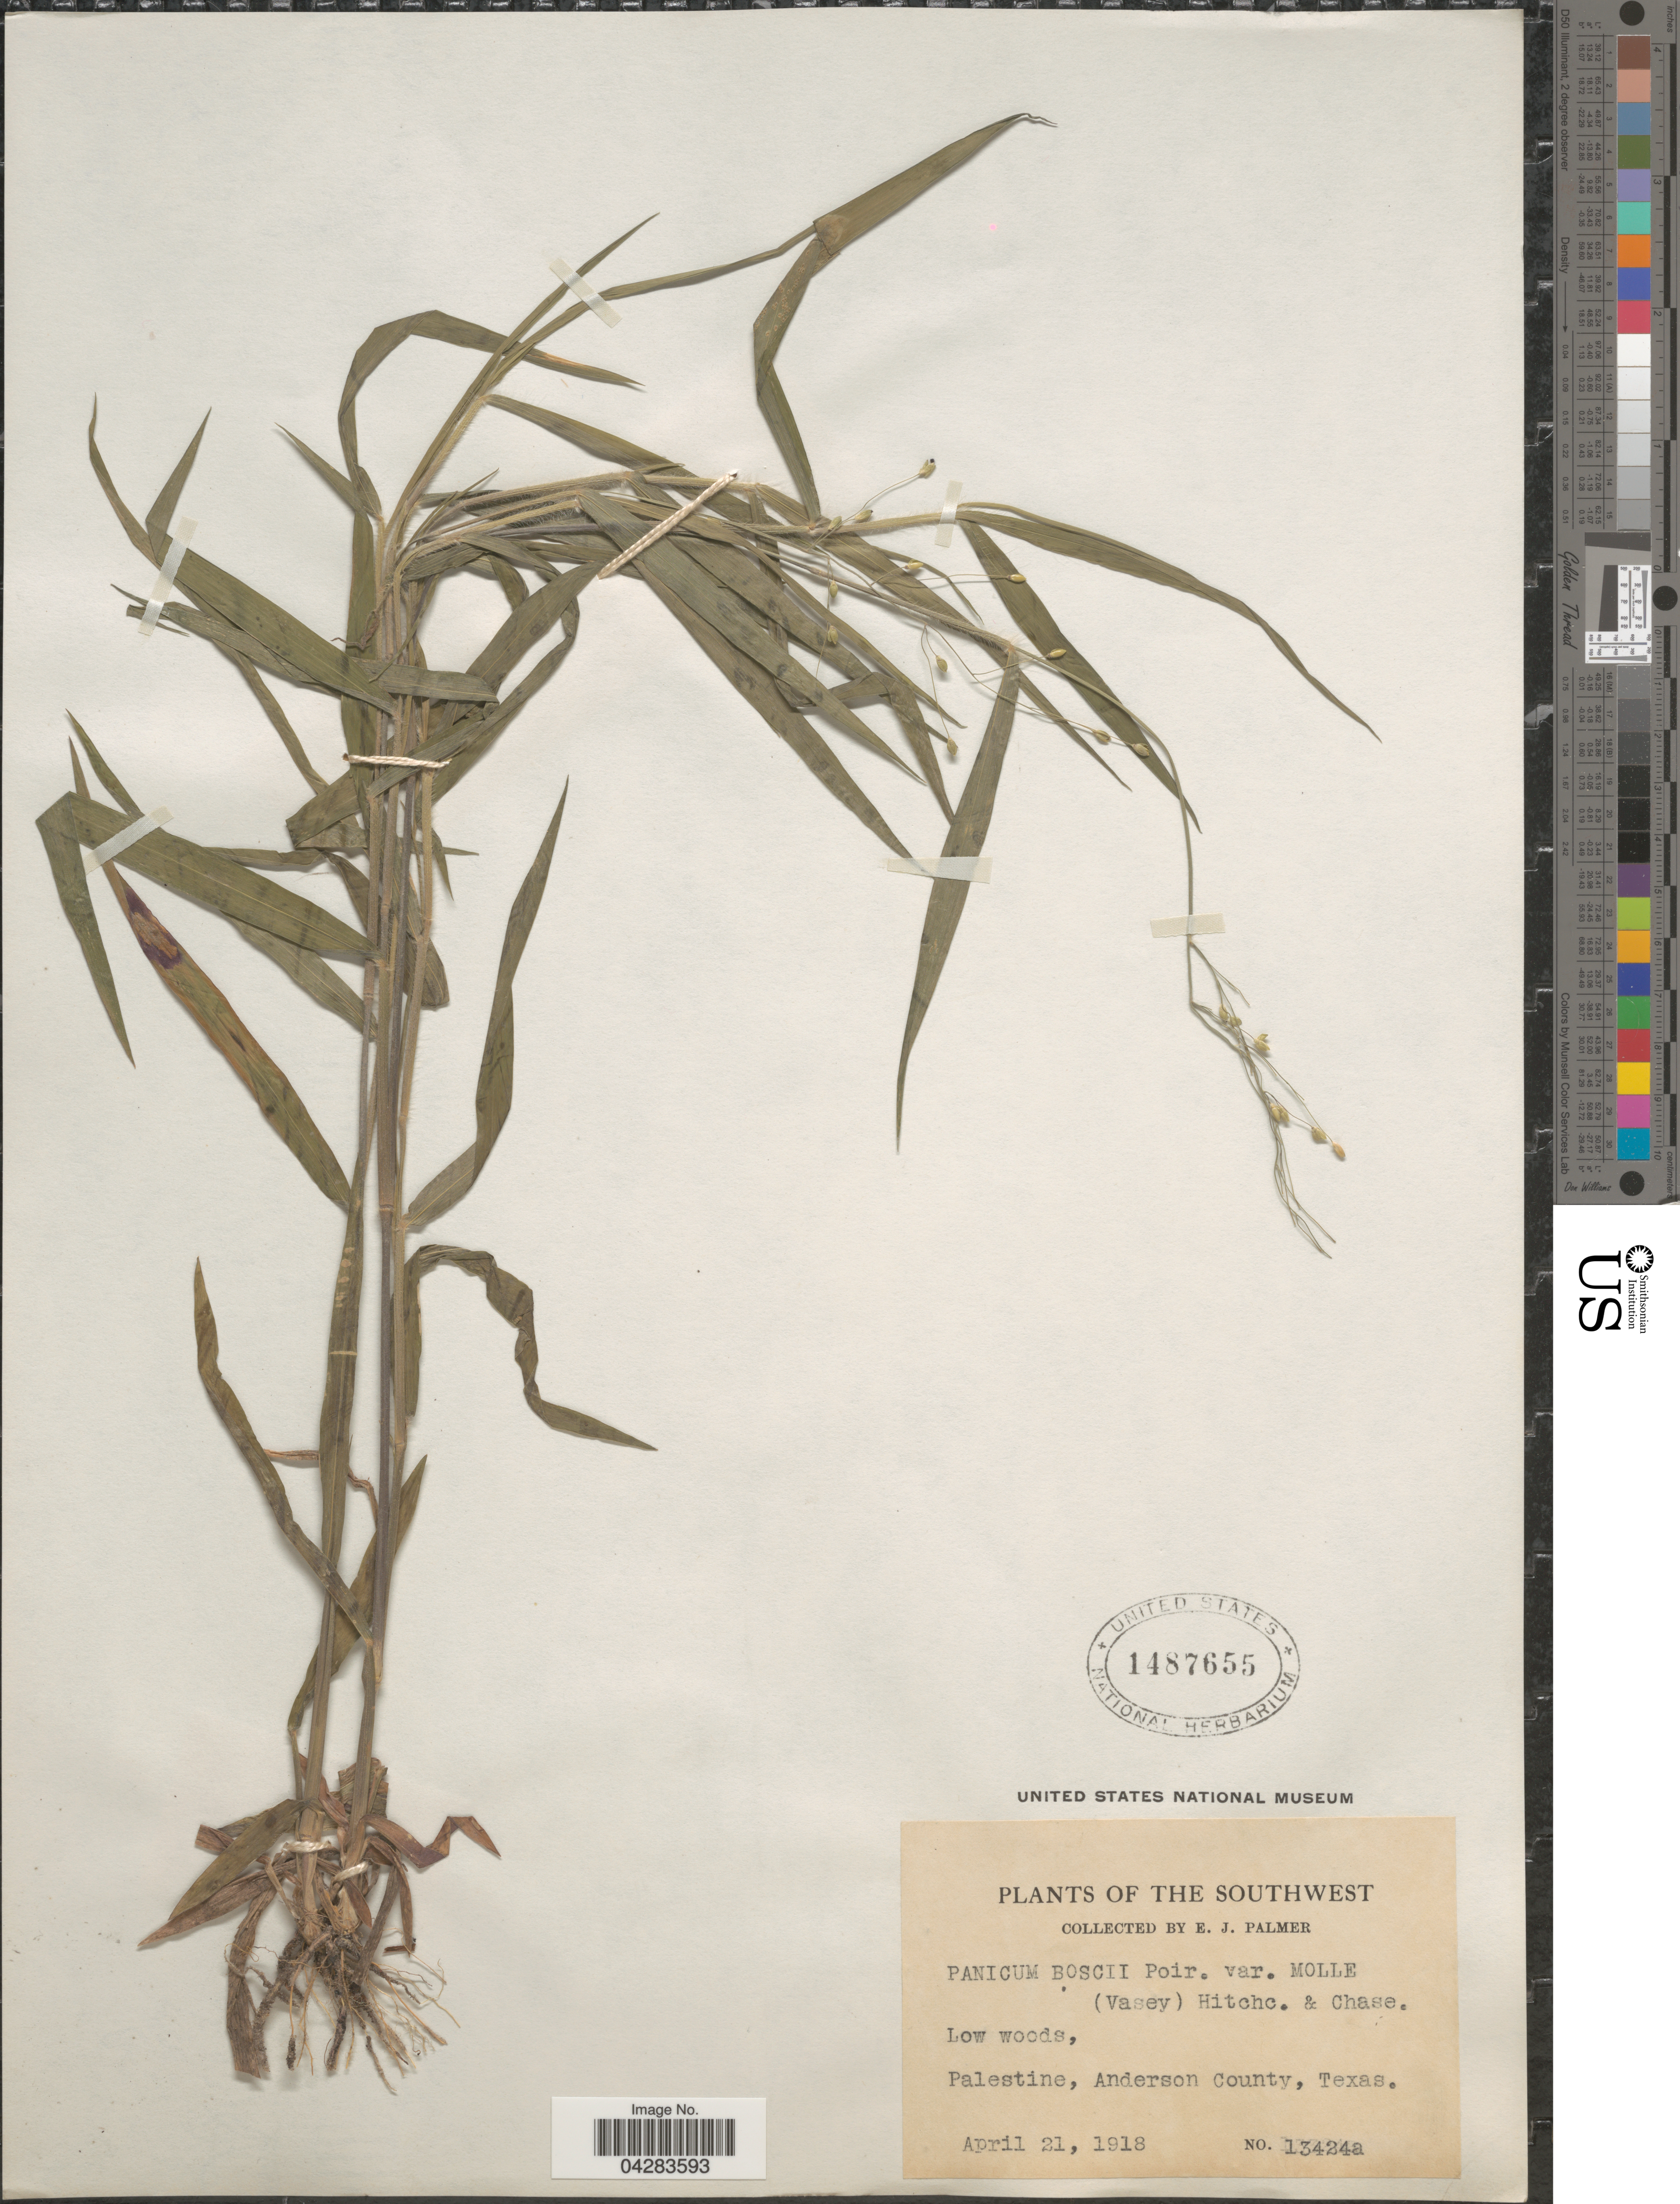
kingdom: Plantae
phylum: Tracheophyta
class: Liliopsida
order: Poales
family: Poaceae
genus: Dichanthelium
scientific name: Dichanthelium oligosanthes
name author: (Schult.) Gould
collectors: E. J. Palmer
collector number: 13424a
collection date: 1918-04-21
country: United States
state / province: Texas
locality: Southwest. Palestine, Anderson County.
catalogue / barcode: US 1487655